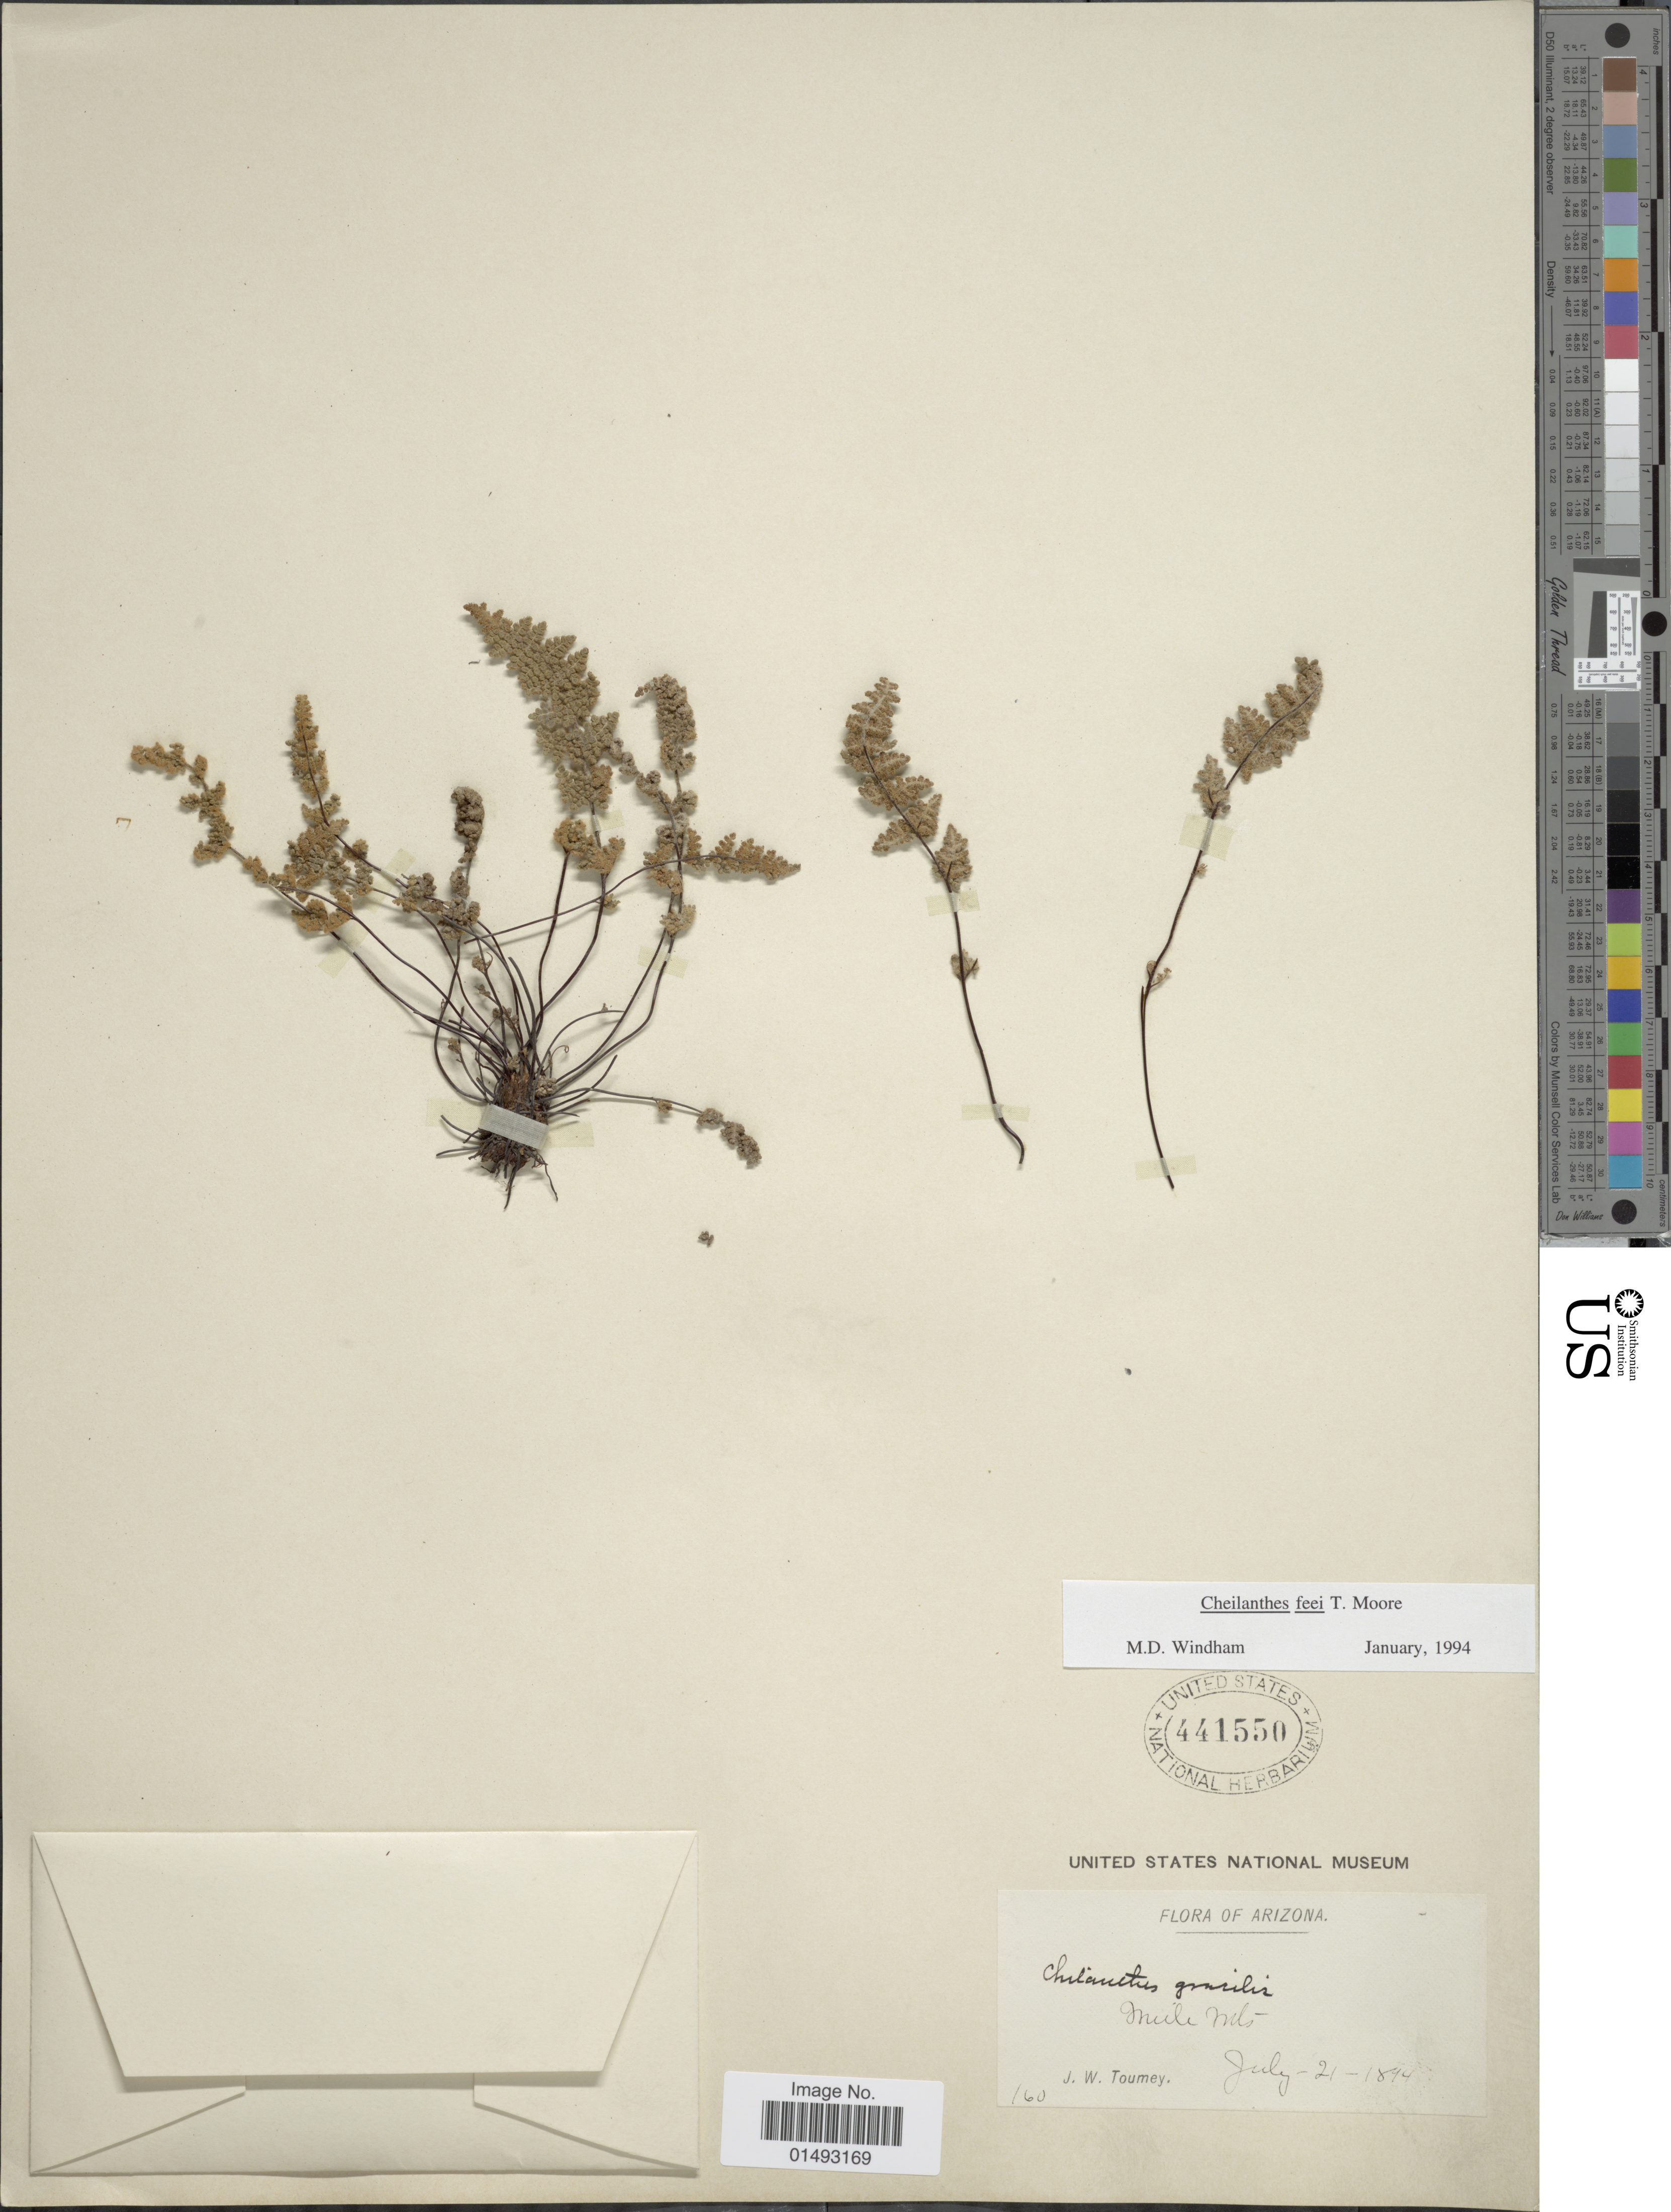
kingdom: Plantae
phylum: Tracheophyta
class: Polypodiopsida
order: Polypodiales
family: Pteridaceae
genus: Myriopteris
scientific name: Myriopteris gracilis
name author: Fée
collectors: J. W. Toumey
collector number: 160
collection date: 1844-07-21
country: United States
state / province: Arizona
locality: Mile Mts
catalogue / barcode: US 441550